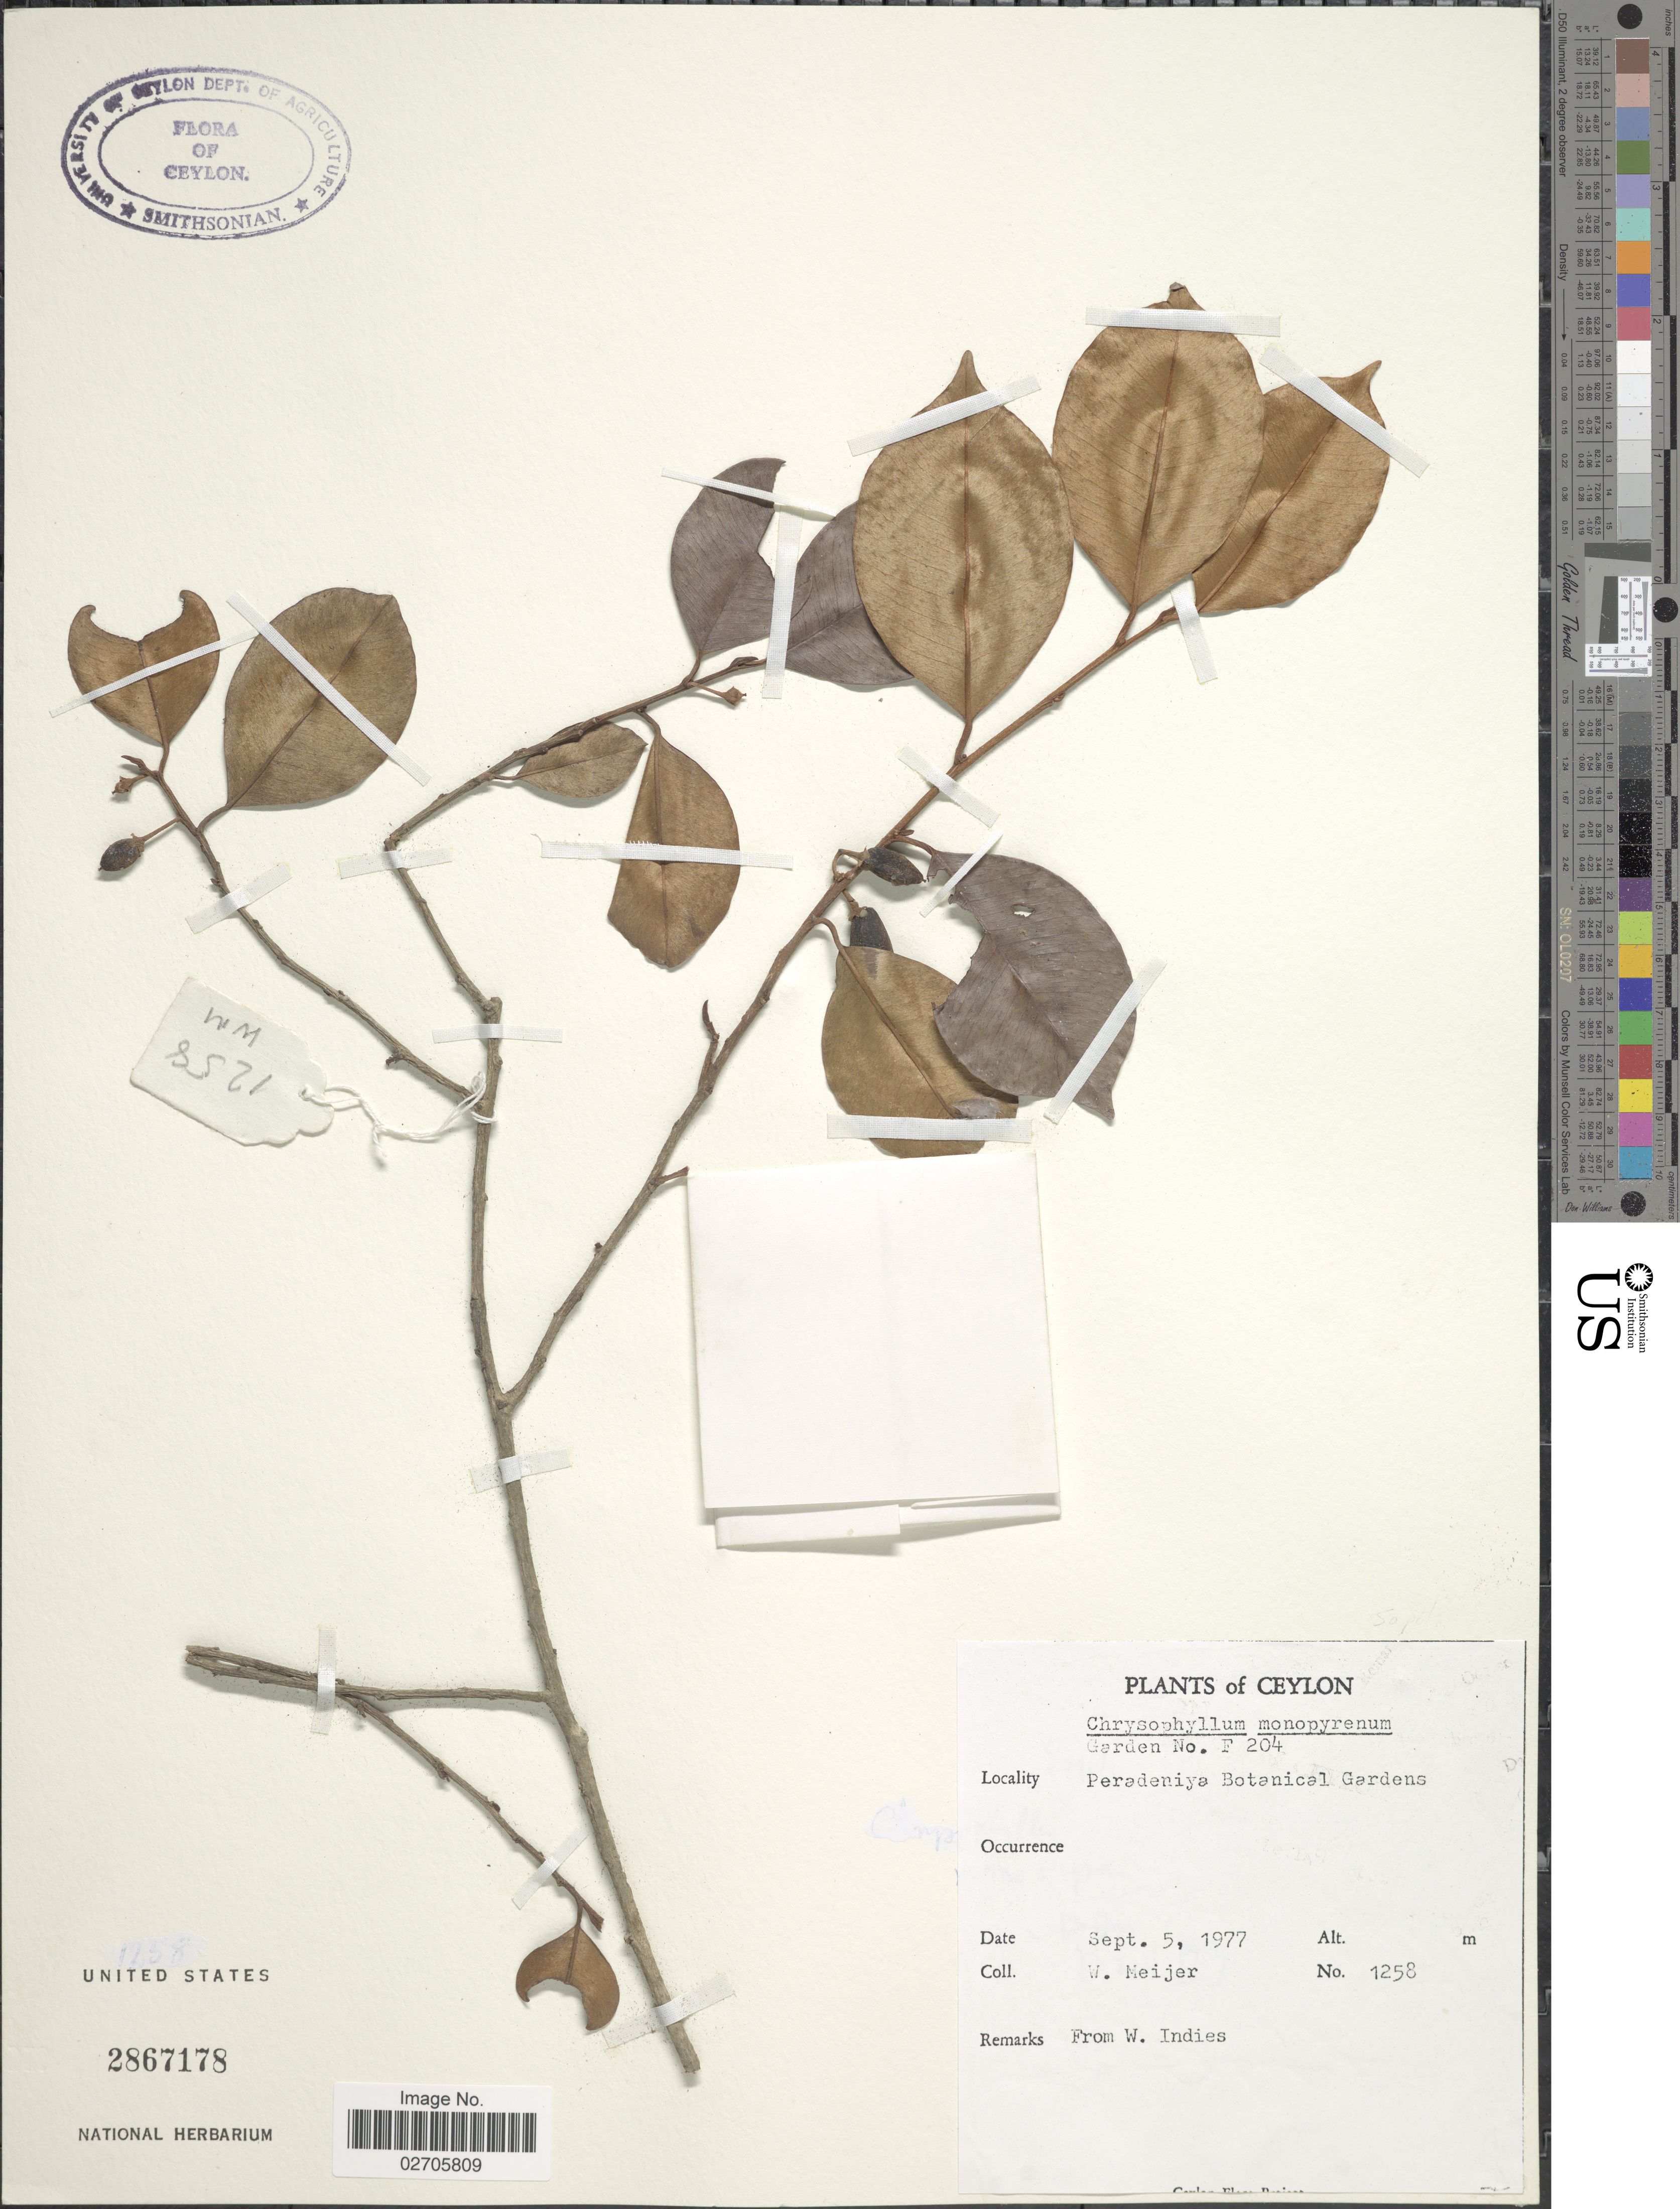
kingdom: Plantae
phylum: Tracheophyta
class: Magnoliopsida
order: Ericales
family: Sapotaceae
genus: Chrysophyllum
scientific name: Chrysophyllum monopyrenum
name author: Sw.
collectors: W. Meijer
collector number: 1258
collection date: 1977-09-05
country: Sri Lanka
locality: Ceylon, Peradeniya Botanical Gardens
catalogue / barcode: US 2867178